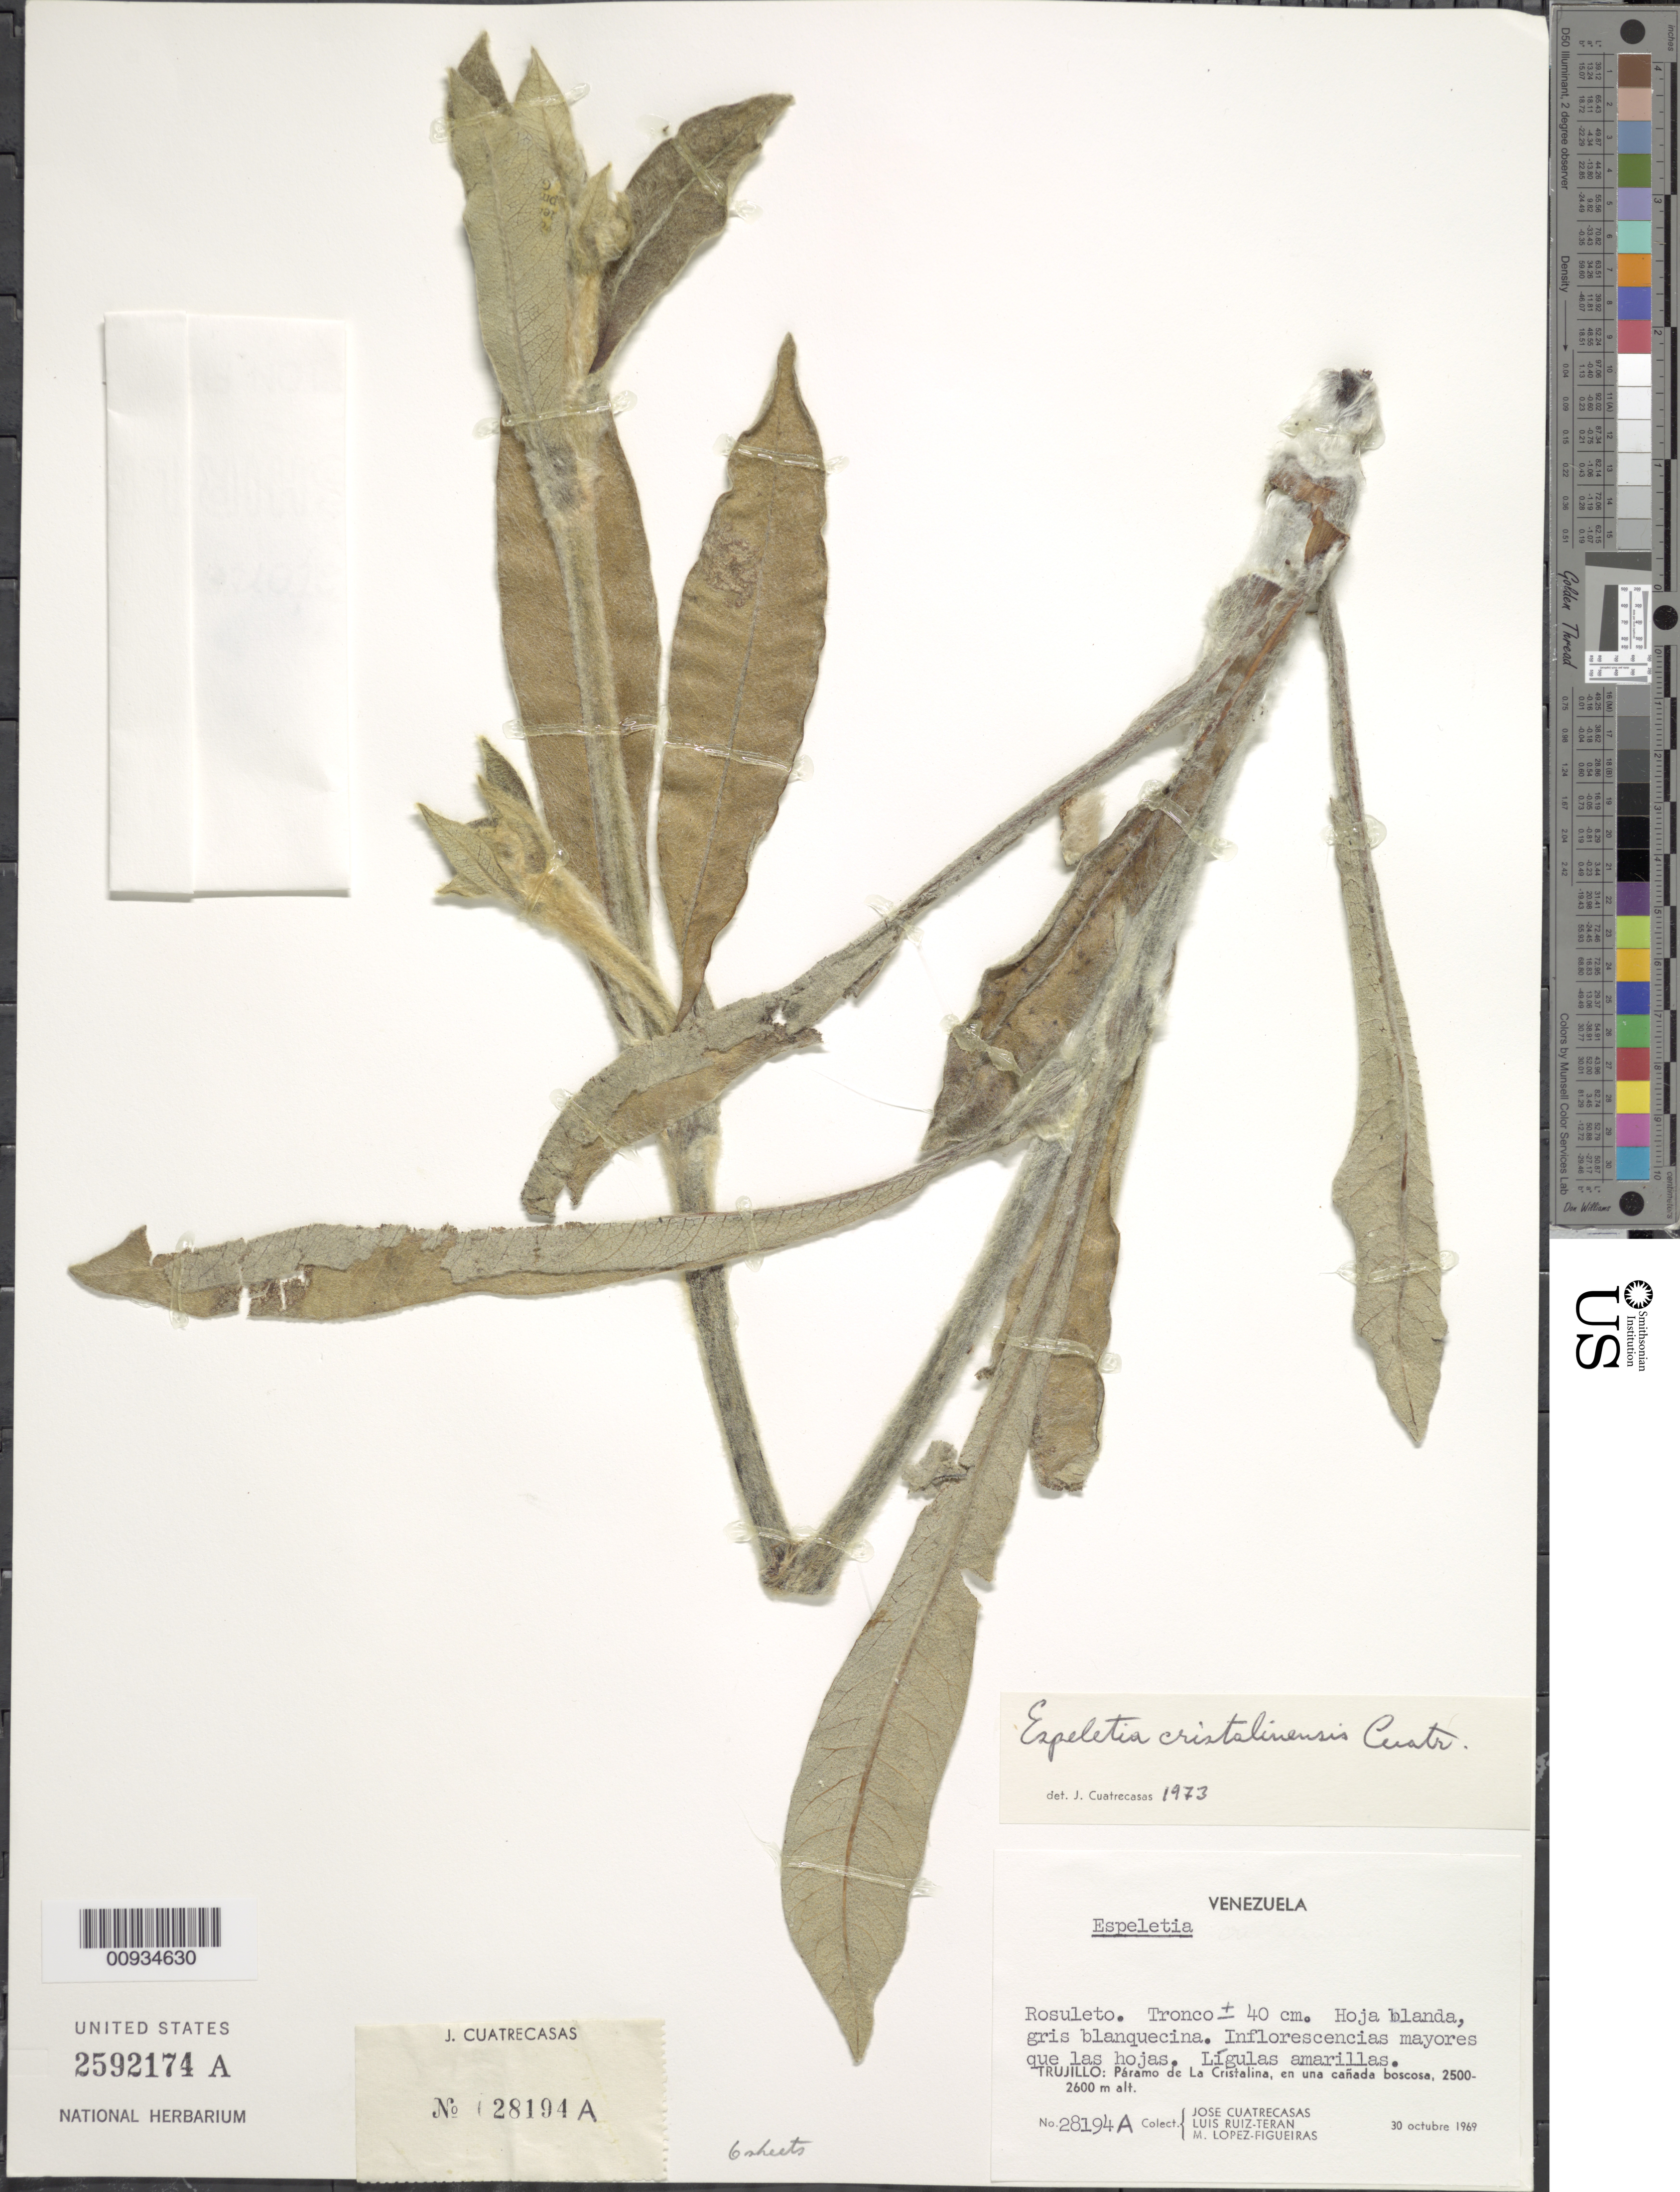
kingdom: Plantae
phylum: Tracheophyta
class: Magnoliopsida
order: Asterales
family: Asteraceae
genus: Espeletiopsis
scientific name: Espeletiopsis cristalinensis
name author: (Cuatrec.) Cuatrec.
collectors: J. Cuatrecasas, L. E. Ruíz-Terán & M. López Figueiras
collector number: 28194A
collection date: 1969-10-30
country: Venezuela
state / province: Trujillo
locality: Trujillo: Paramo de La Cristalina, en una canada boscosa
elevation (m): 2500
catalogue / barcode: US 2592174A